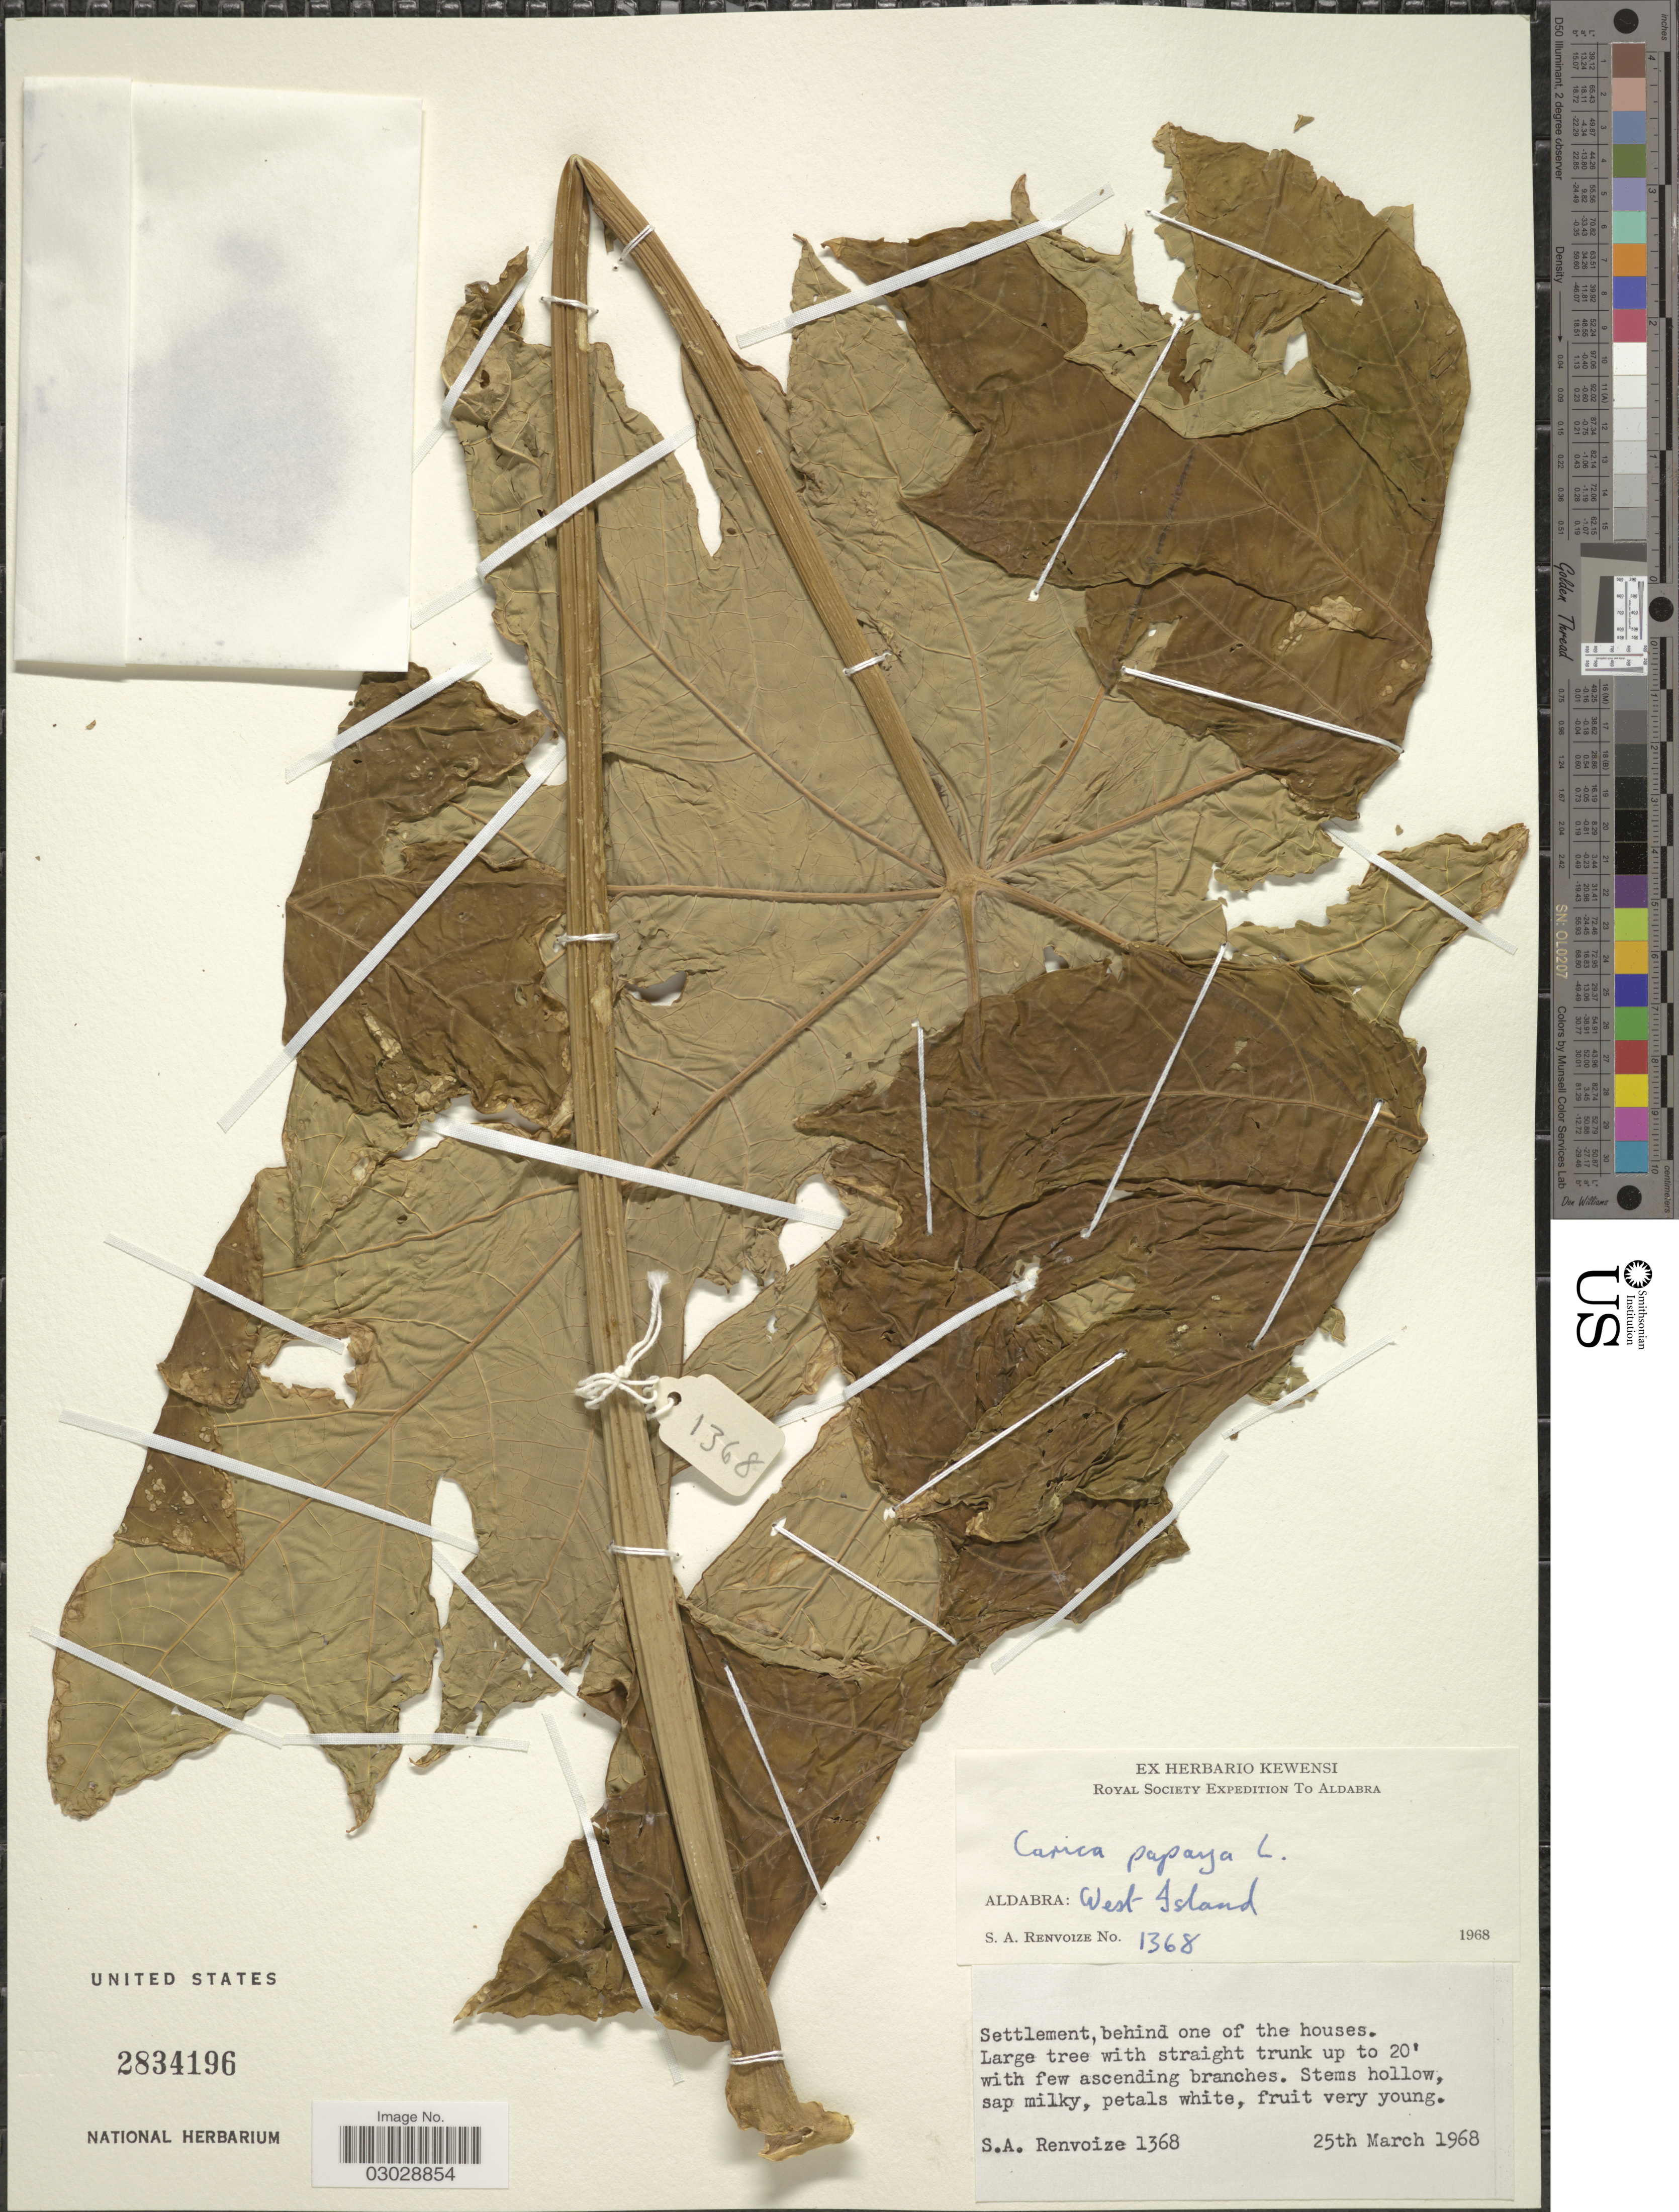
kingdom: Plantae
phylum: Tracheophyta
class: Magnoliopsida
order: Brassicales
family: Caricaceae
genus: Carica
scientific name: Carica papaya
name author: L.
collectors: S. A. Renvoize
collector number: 1368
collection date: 1968-03-25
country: Seychelles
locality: Aldabra: West Island. Settlement, behind one of the houses.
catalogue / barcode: US 2834196